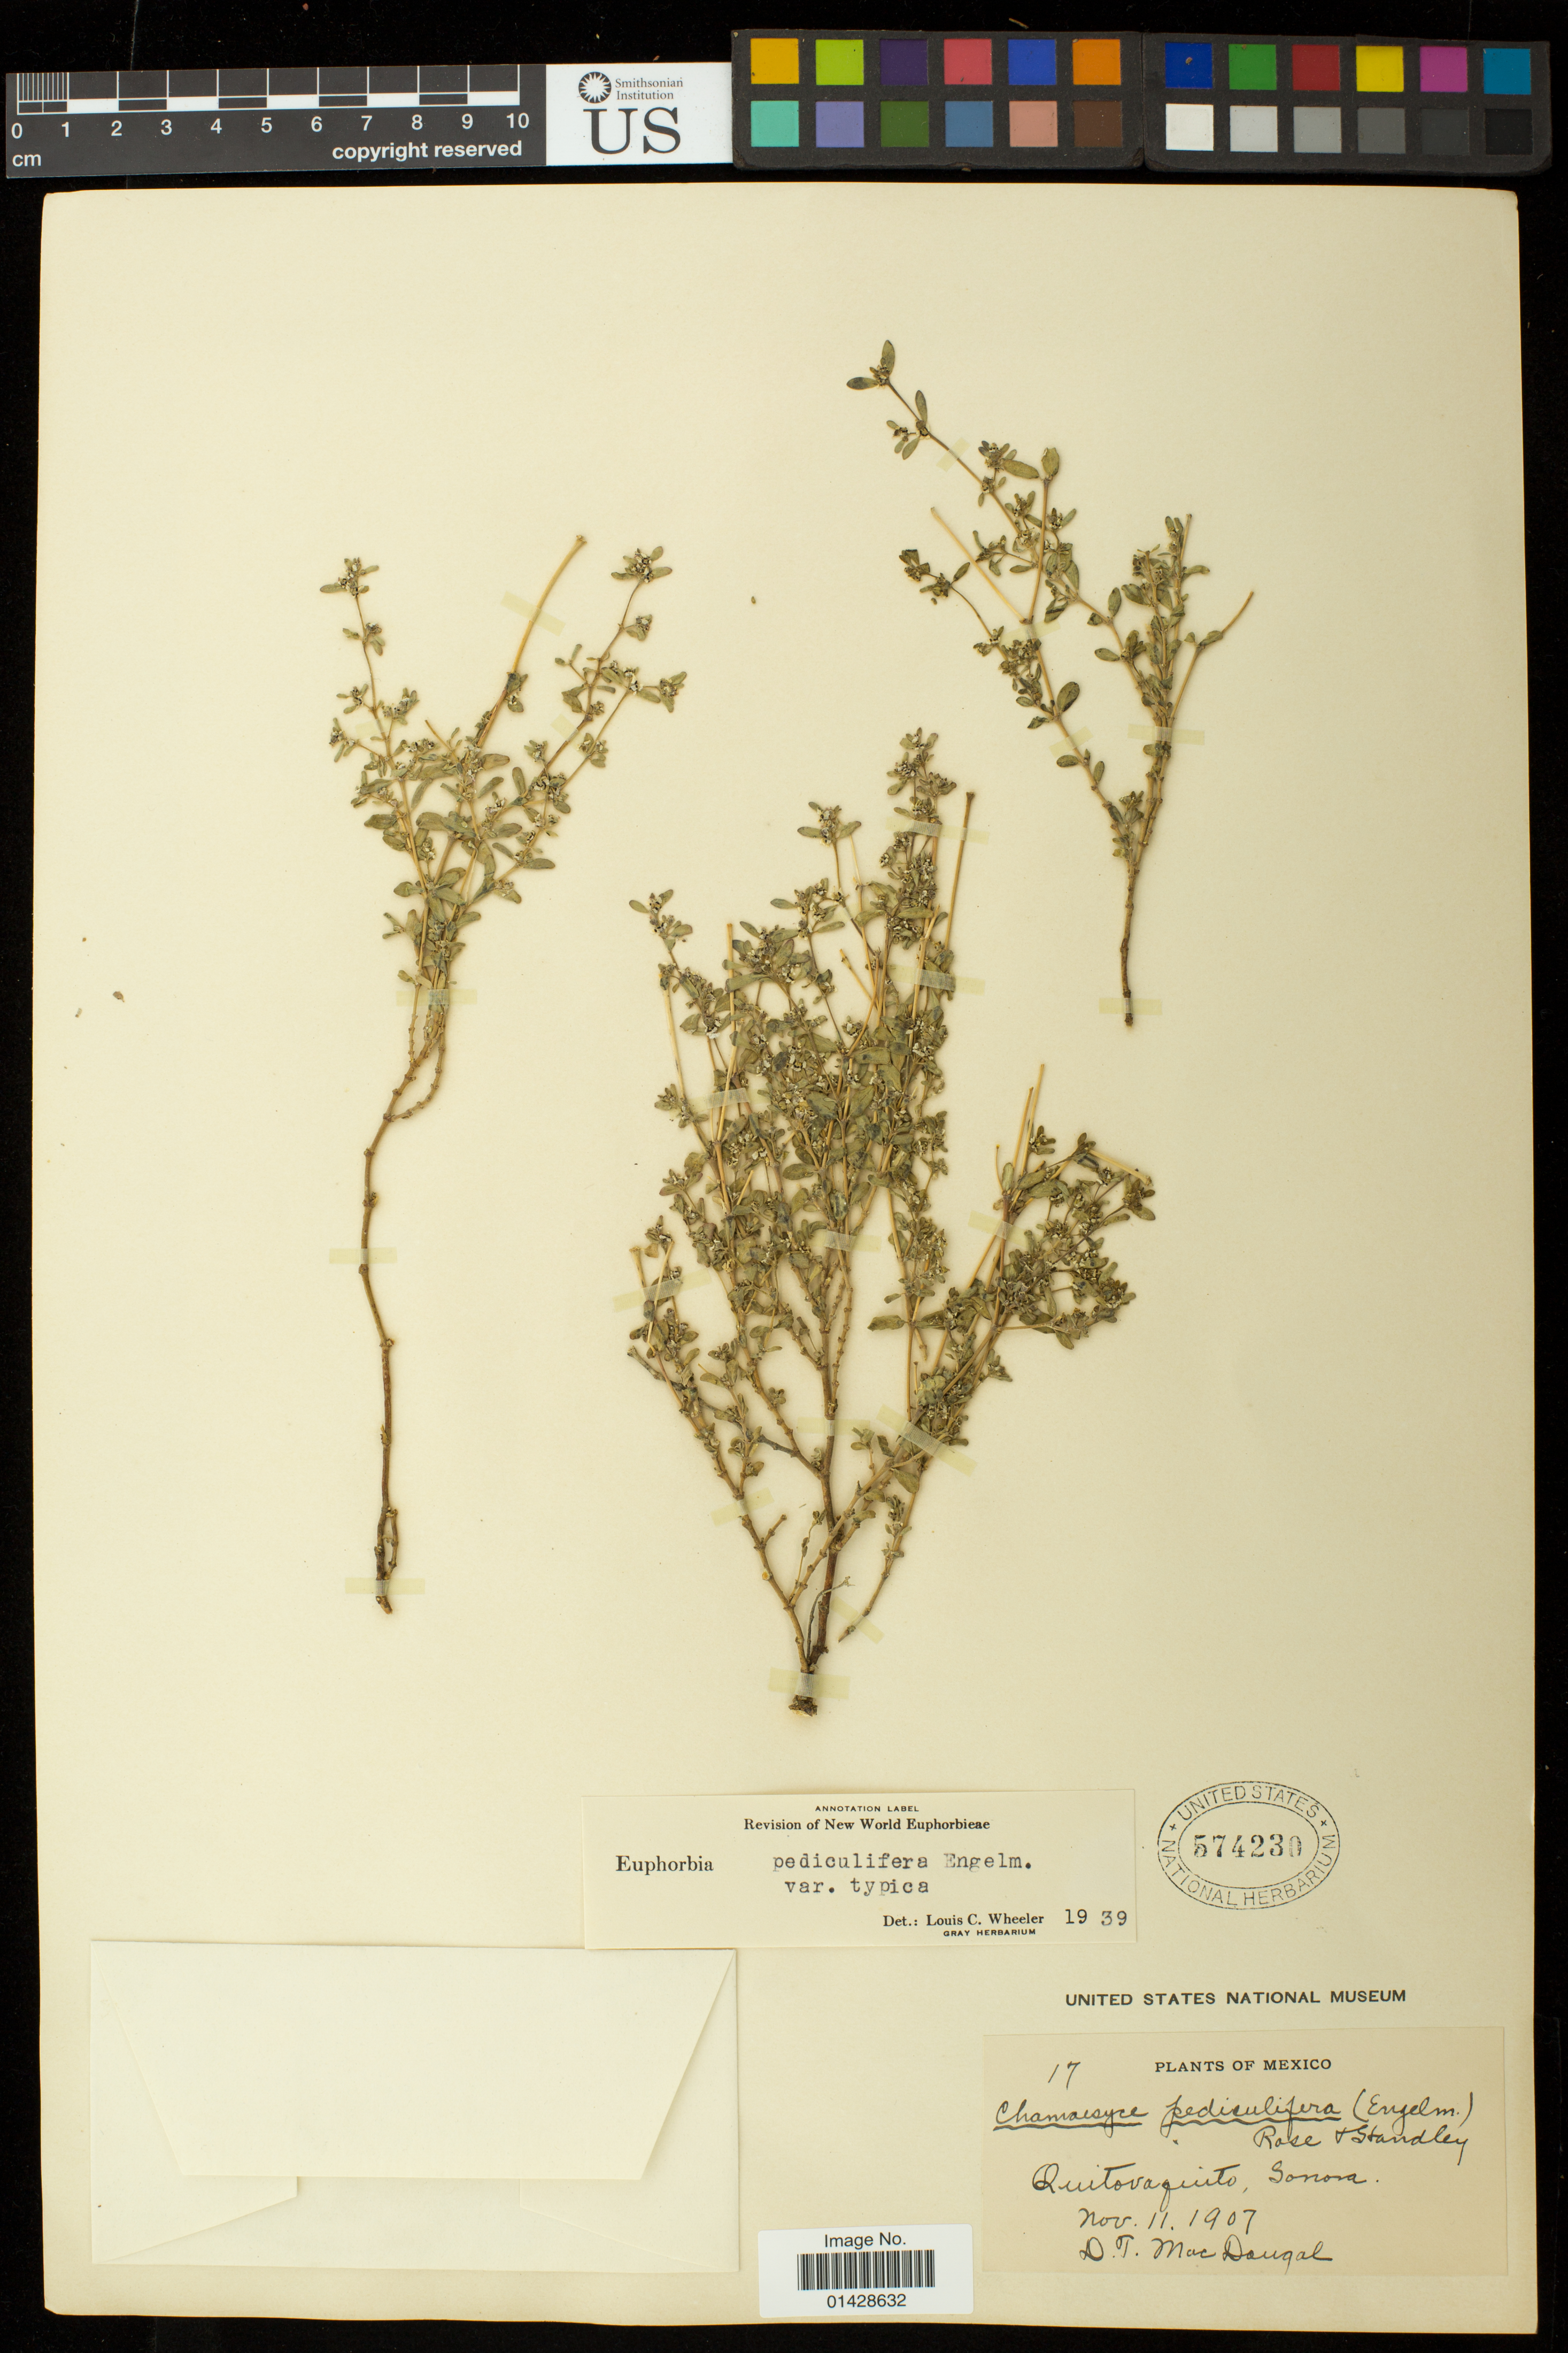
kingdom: Plantae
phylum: Tracheophyta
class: Magnoliopsida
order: Malpighiales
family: Euphorbiaceae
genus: Euphorbia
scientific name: Euphorbia pediculifera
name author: Engelm.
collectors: D. T. MacDougal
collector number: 17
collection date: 1907-11-11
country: Mexico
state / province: Sonora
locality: Quitovaquito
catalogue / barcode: US 574230